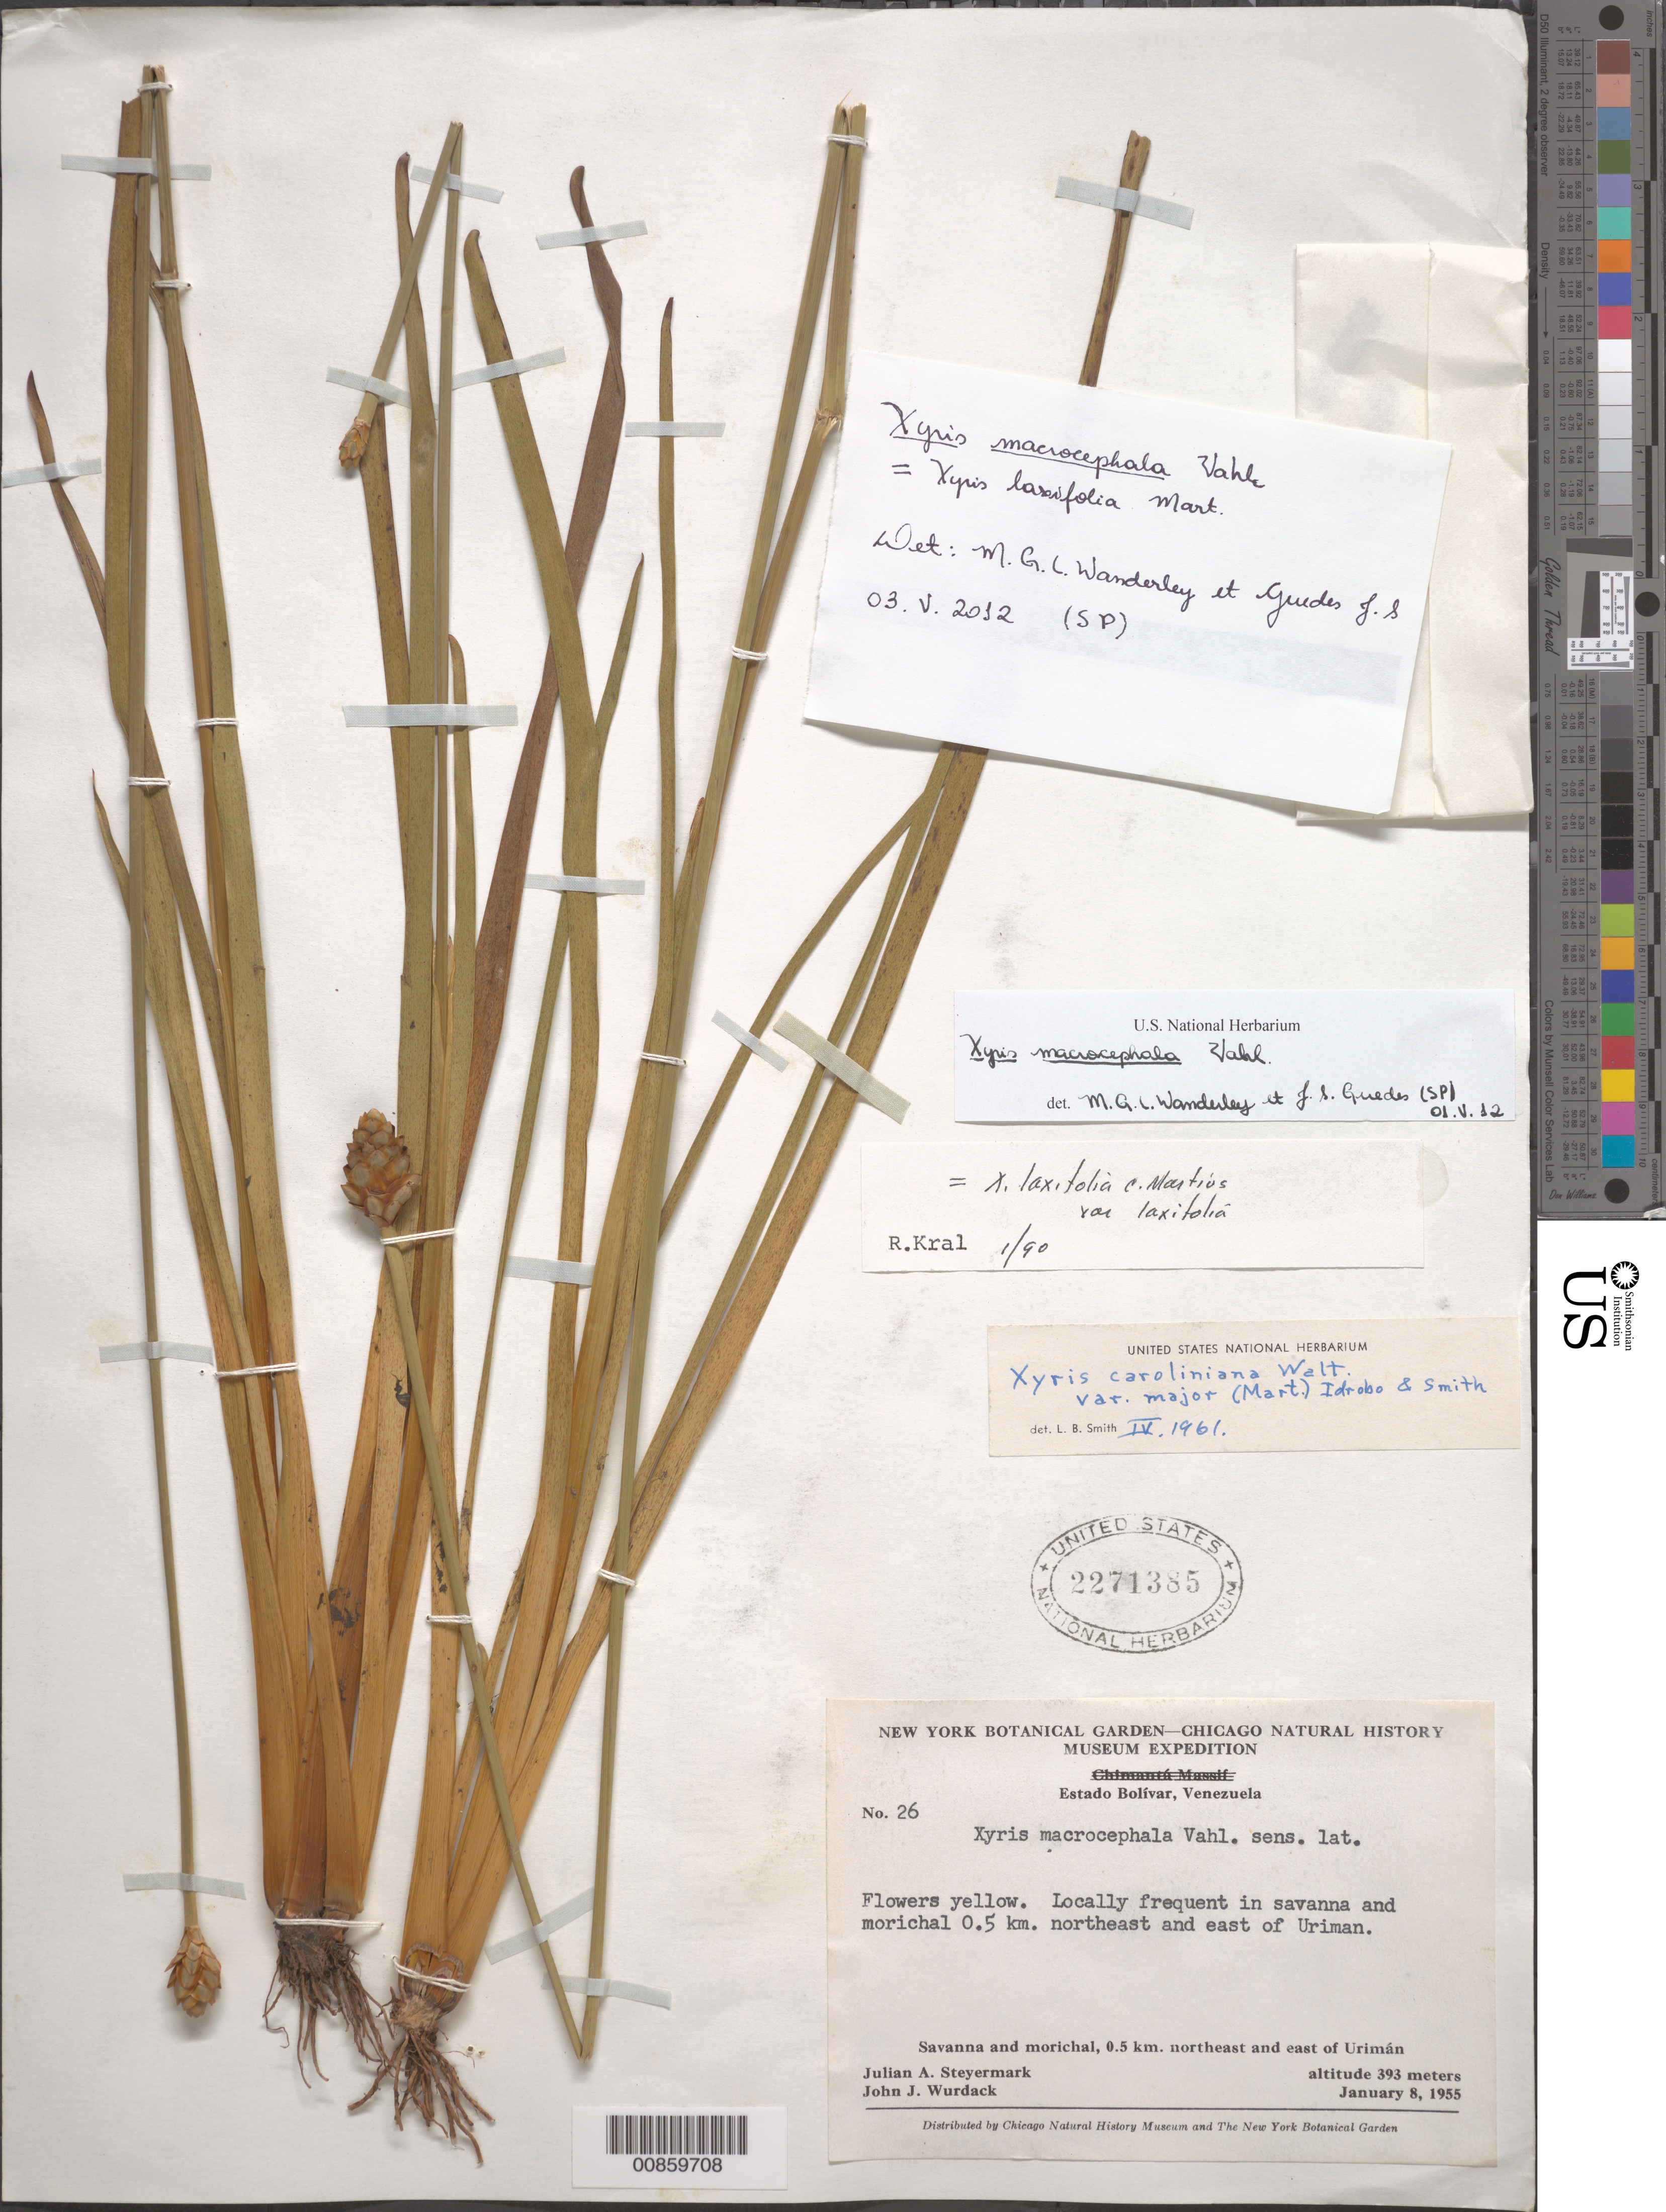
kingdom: Plantae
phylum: Tracheophyta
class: Liliopsida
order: Poales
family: Xyridaceae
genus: Xyris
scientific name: Xyris caroliniana var. major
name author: (Mart.) Idrobo & L.B. Sm.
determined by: Smith, Lyman B., (US), NMNH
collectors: J. Steyermark & J. J. Wurdack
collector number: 55 26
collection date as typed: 8-Jan-55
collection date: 1955-01-08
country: Venezuela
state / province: Bolívar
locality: Urimán, 0.5 km NE and E of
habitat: Savanna and morichal.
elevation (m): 393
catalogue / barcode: US 2271385